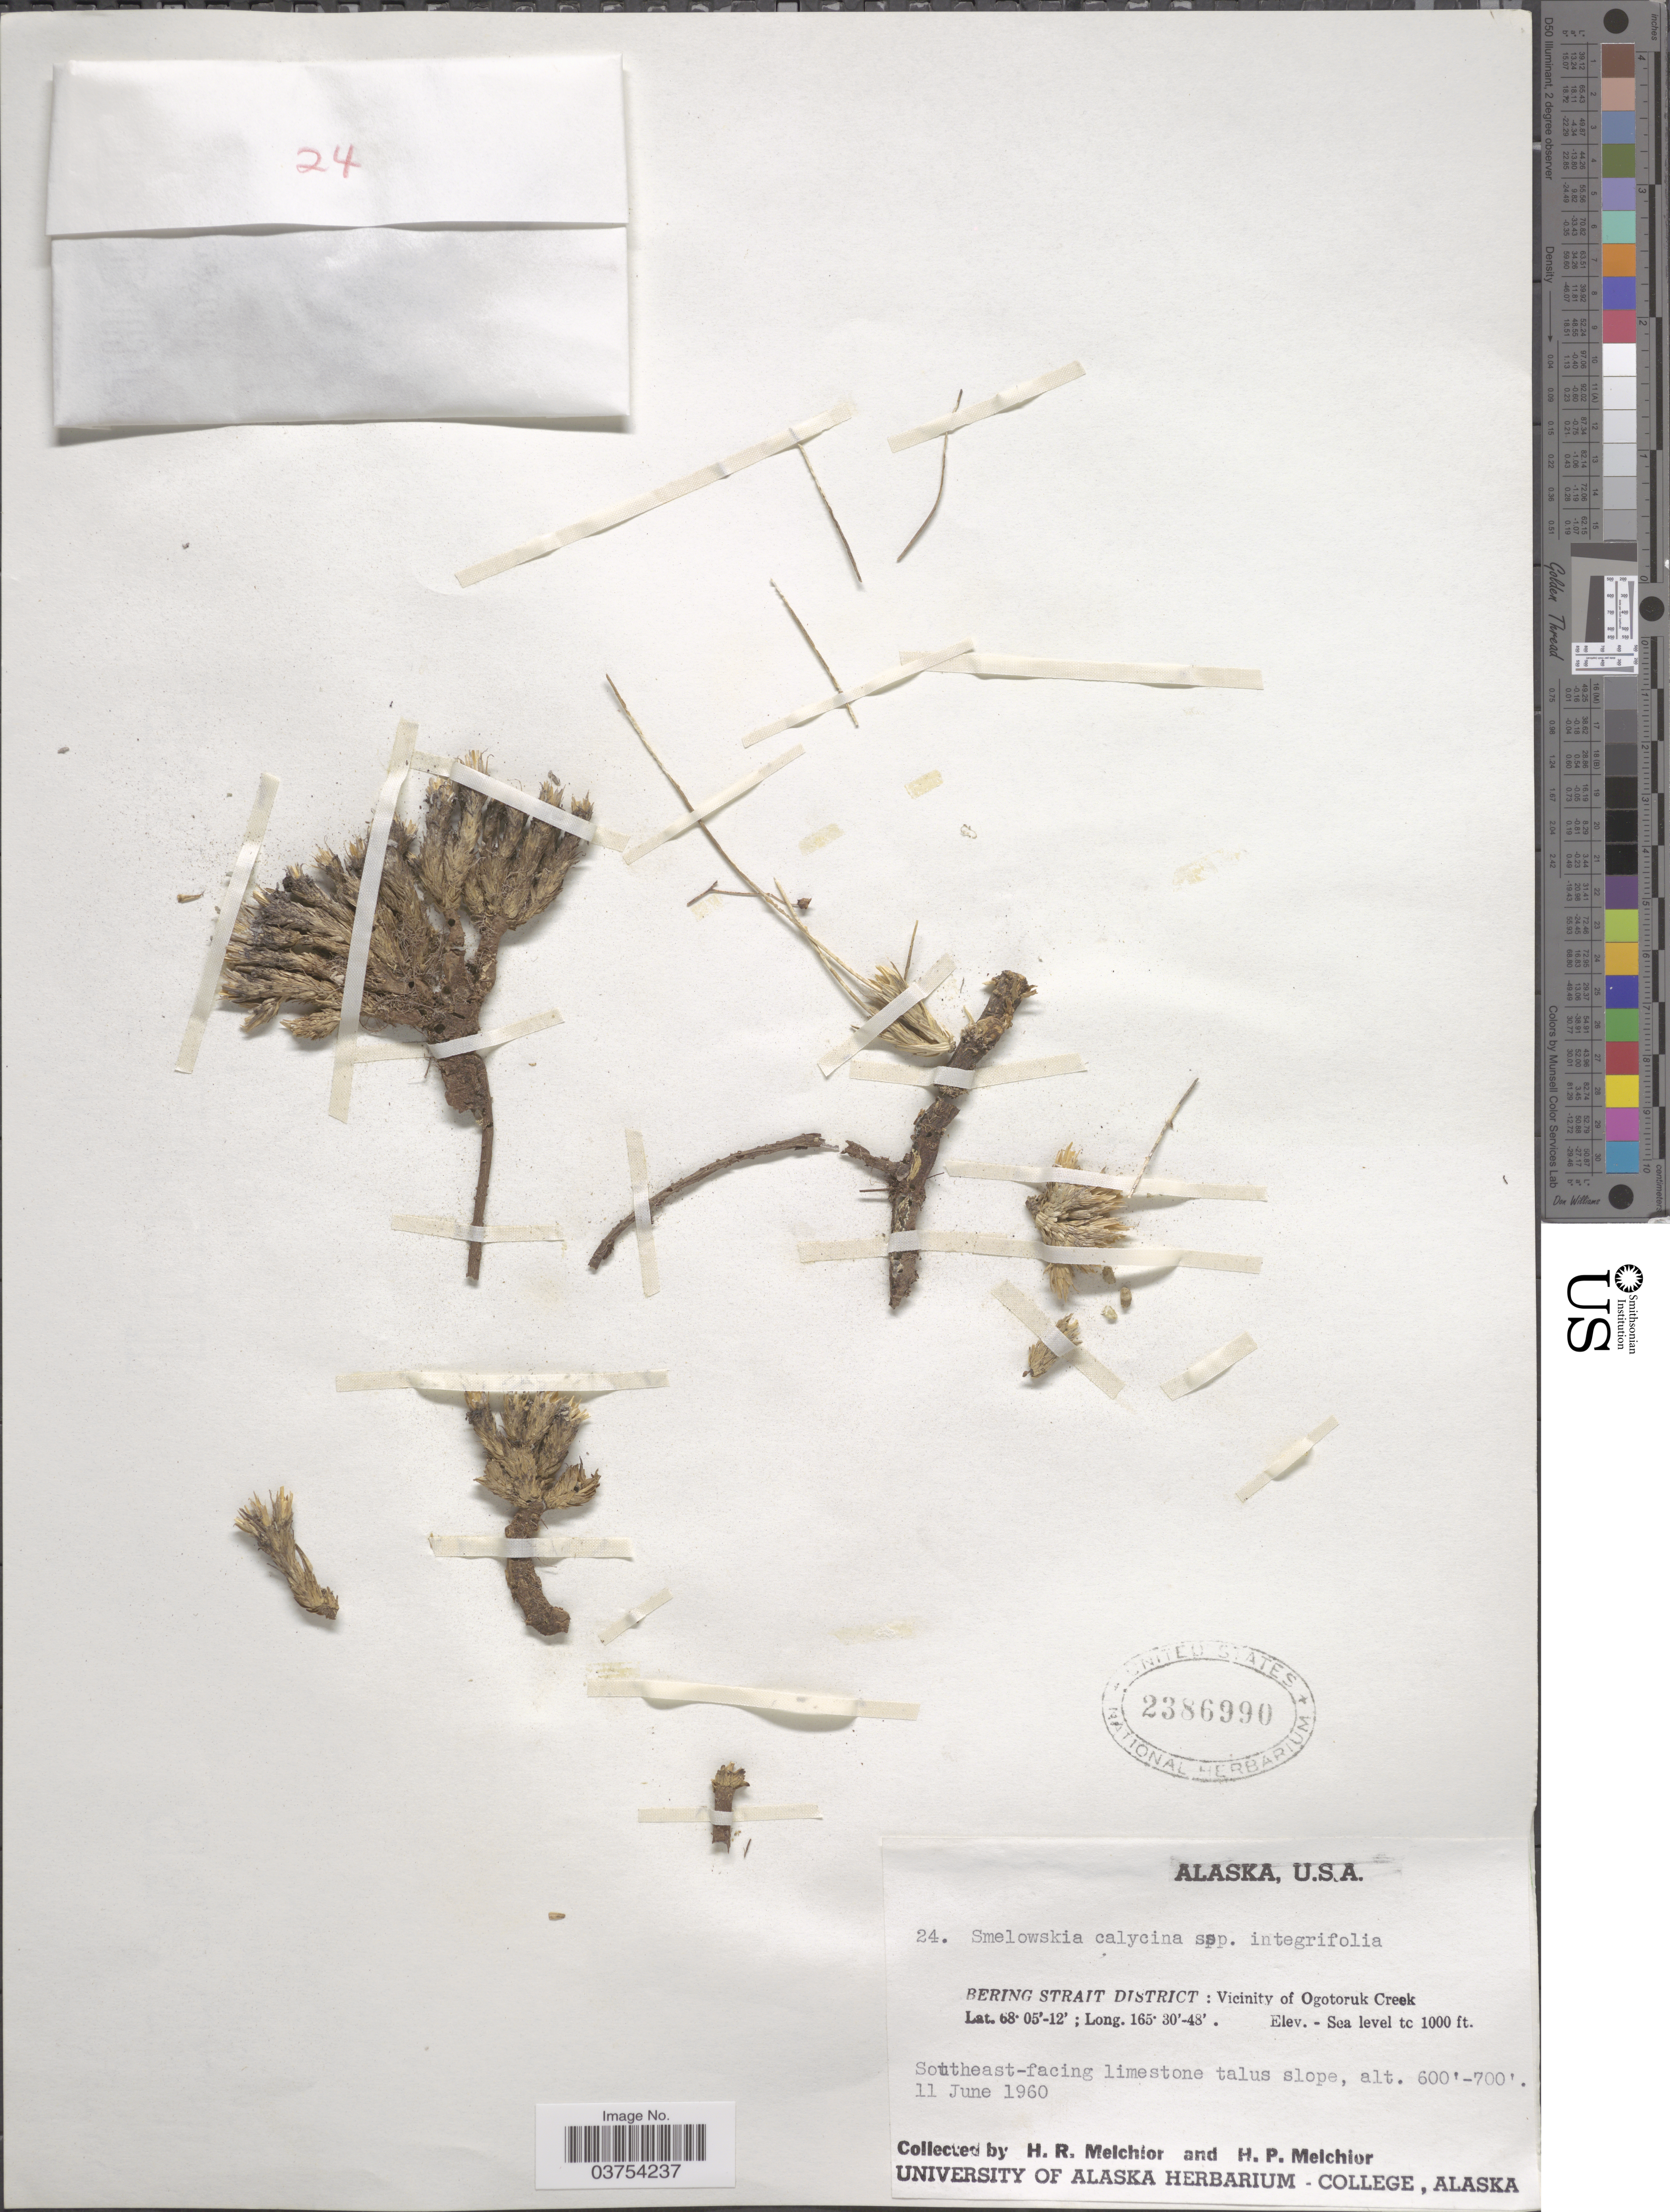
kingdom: Plantae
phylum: Tracheophyta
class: Magnoliopsida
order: Brassicales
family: Brassicaceae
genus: Smelowskia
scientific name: Smelowskia calycina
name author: (Stephan) C.A. Mey.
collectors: H. R. Melchior & H. P. Melchior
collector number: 24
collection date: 1960-06-11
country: United States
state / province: Alaska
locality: Bering Strait District: Vicinity of Ogotoruk Creek.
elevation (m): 183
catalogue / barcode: US 2386990